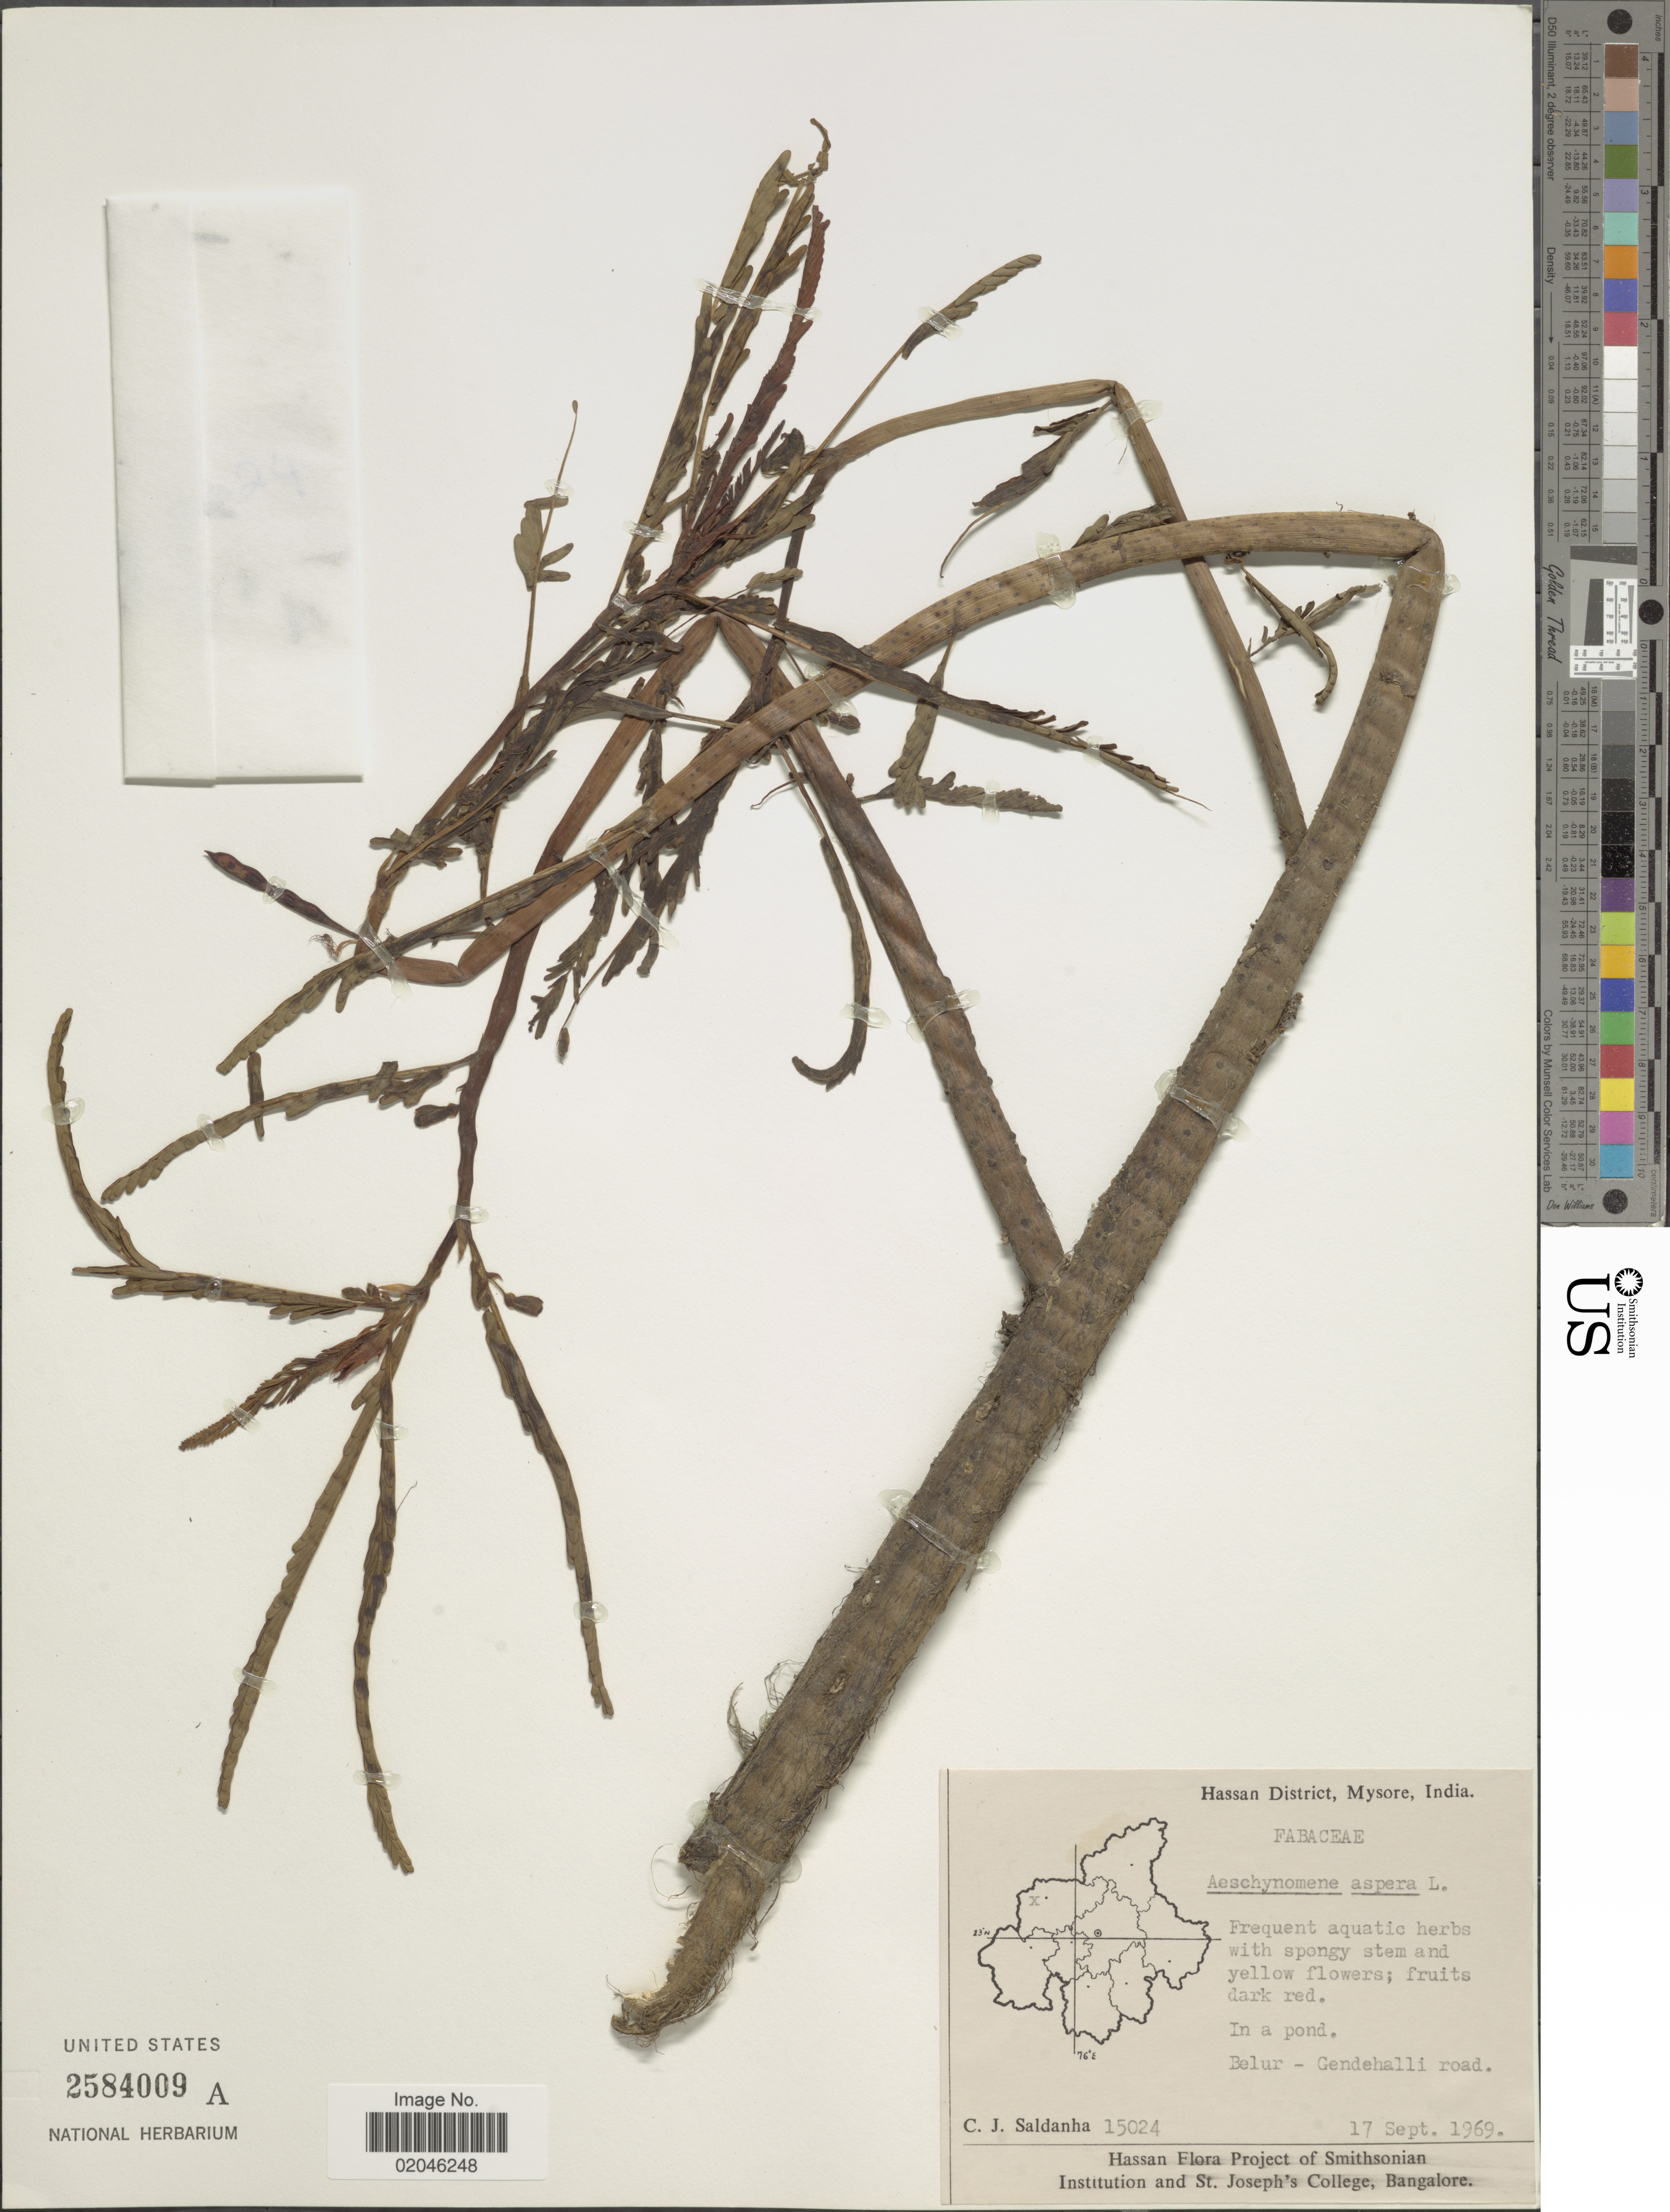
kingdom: Plantae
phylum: Tracheophyta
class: Magnoliopsida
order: Fabales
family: Fabaceae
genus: Aeschynomene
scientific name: Aeschynomene aspera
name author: L.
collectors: C. J. Saldanha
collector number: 15024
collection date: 1969-09-17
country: India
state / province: Karnataka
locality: Hassan District, Mysore, in a pond, Belur-Gendehalli road.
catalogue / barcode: US 2584009A